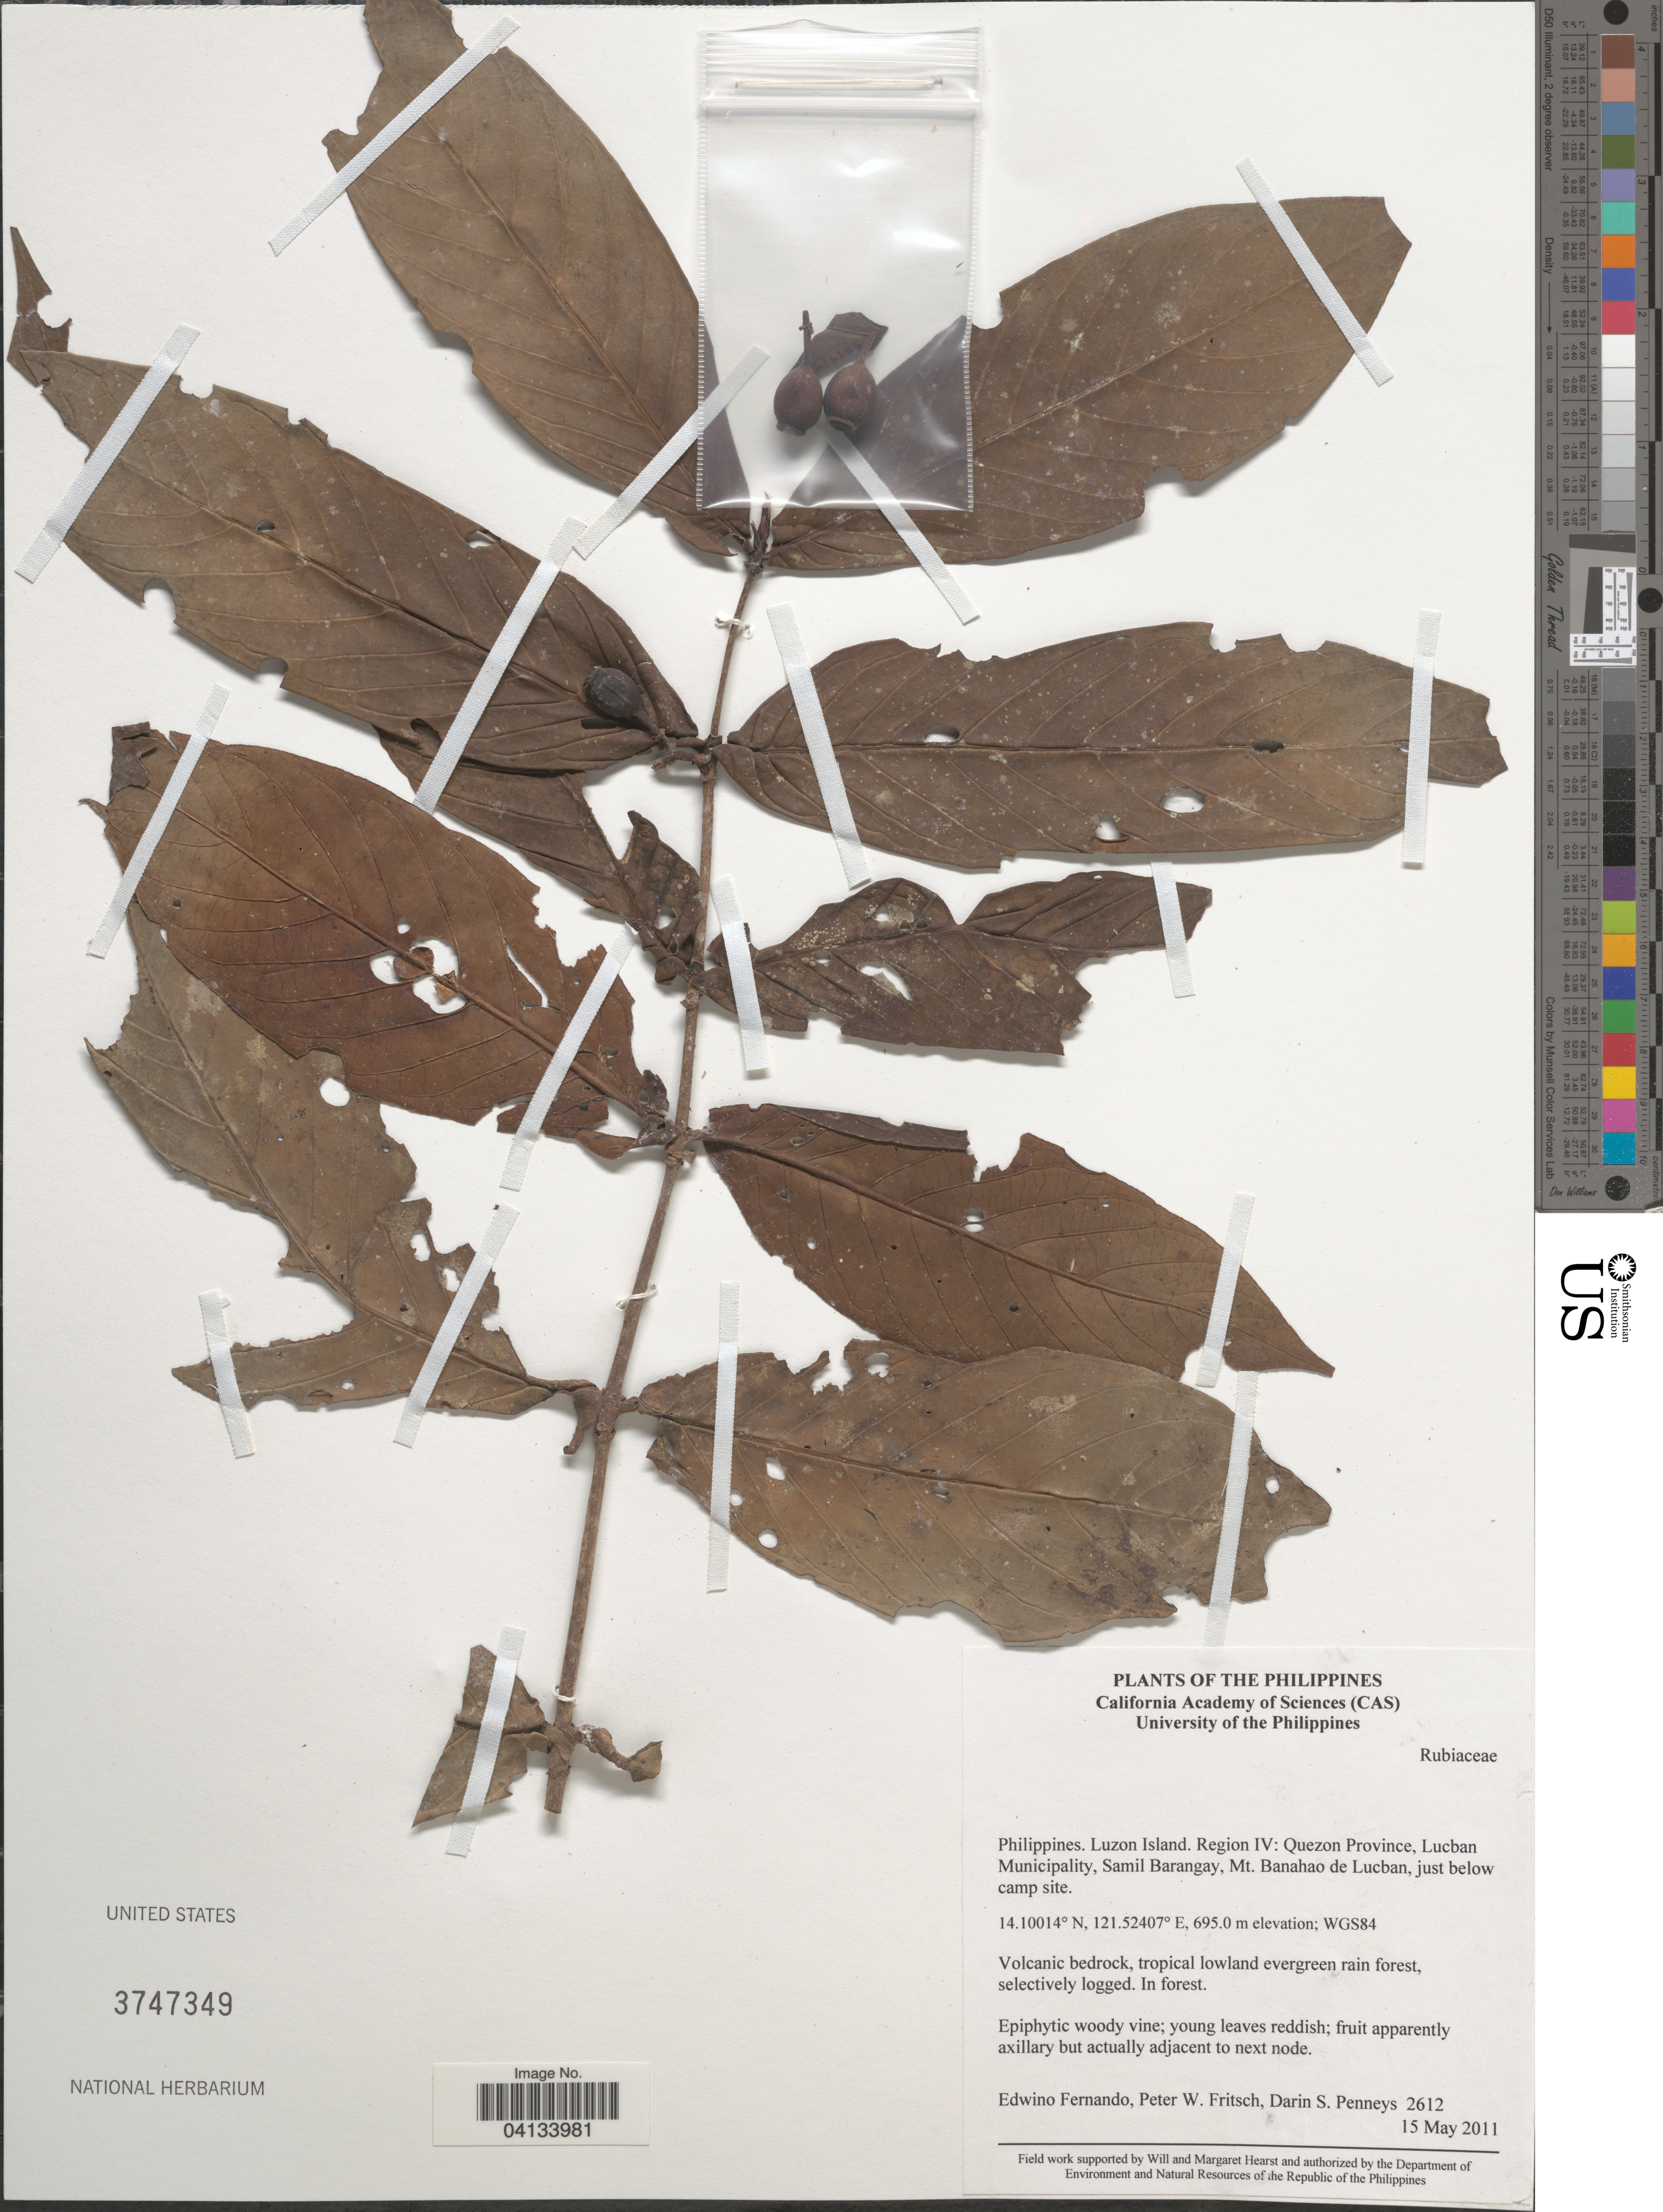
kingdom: Plantae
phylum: Tracheophyta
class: Magnoliopsida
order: Gentianales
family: Rubiaceae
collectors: E. S. Fernando, P. W. Fritsch & D. S. Penneys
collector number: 2612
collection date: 2011-05-15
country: Philippines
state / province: Northern Mindanao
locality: Luzon Island. Region IV: Quezon Province, Lucban Municipality, Samil Barangay, Mt. Banahao de Lucban, just below camp site. WGS84.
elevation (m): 695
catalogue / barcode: US 3747349